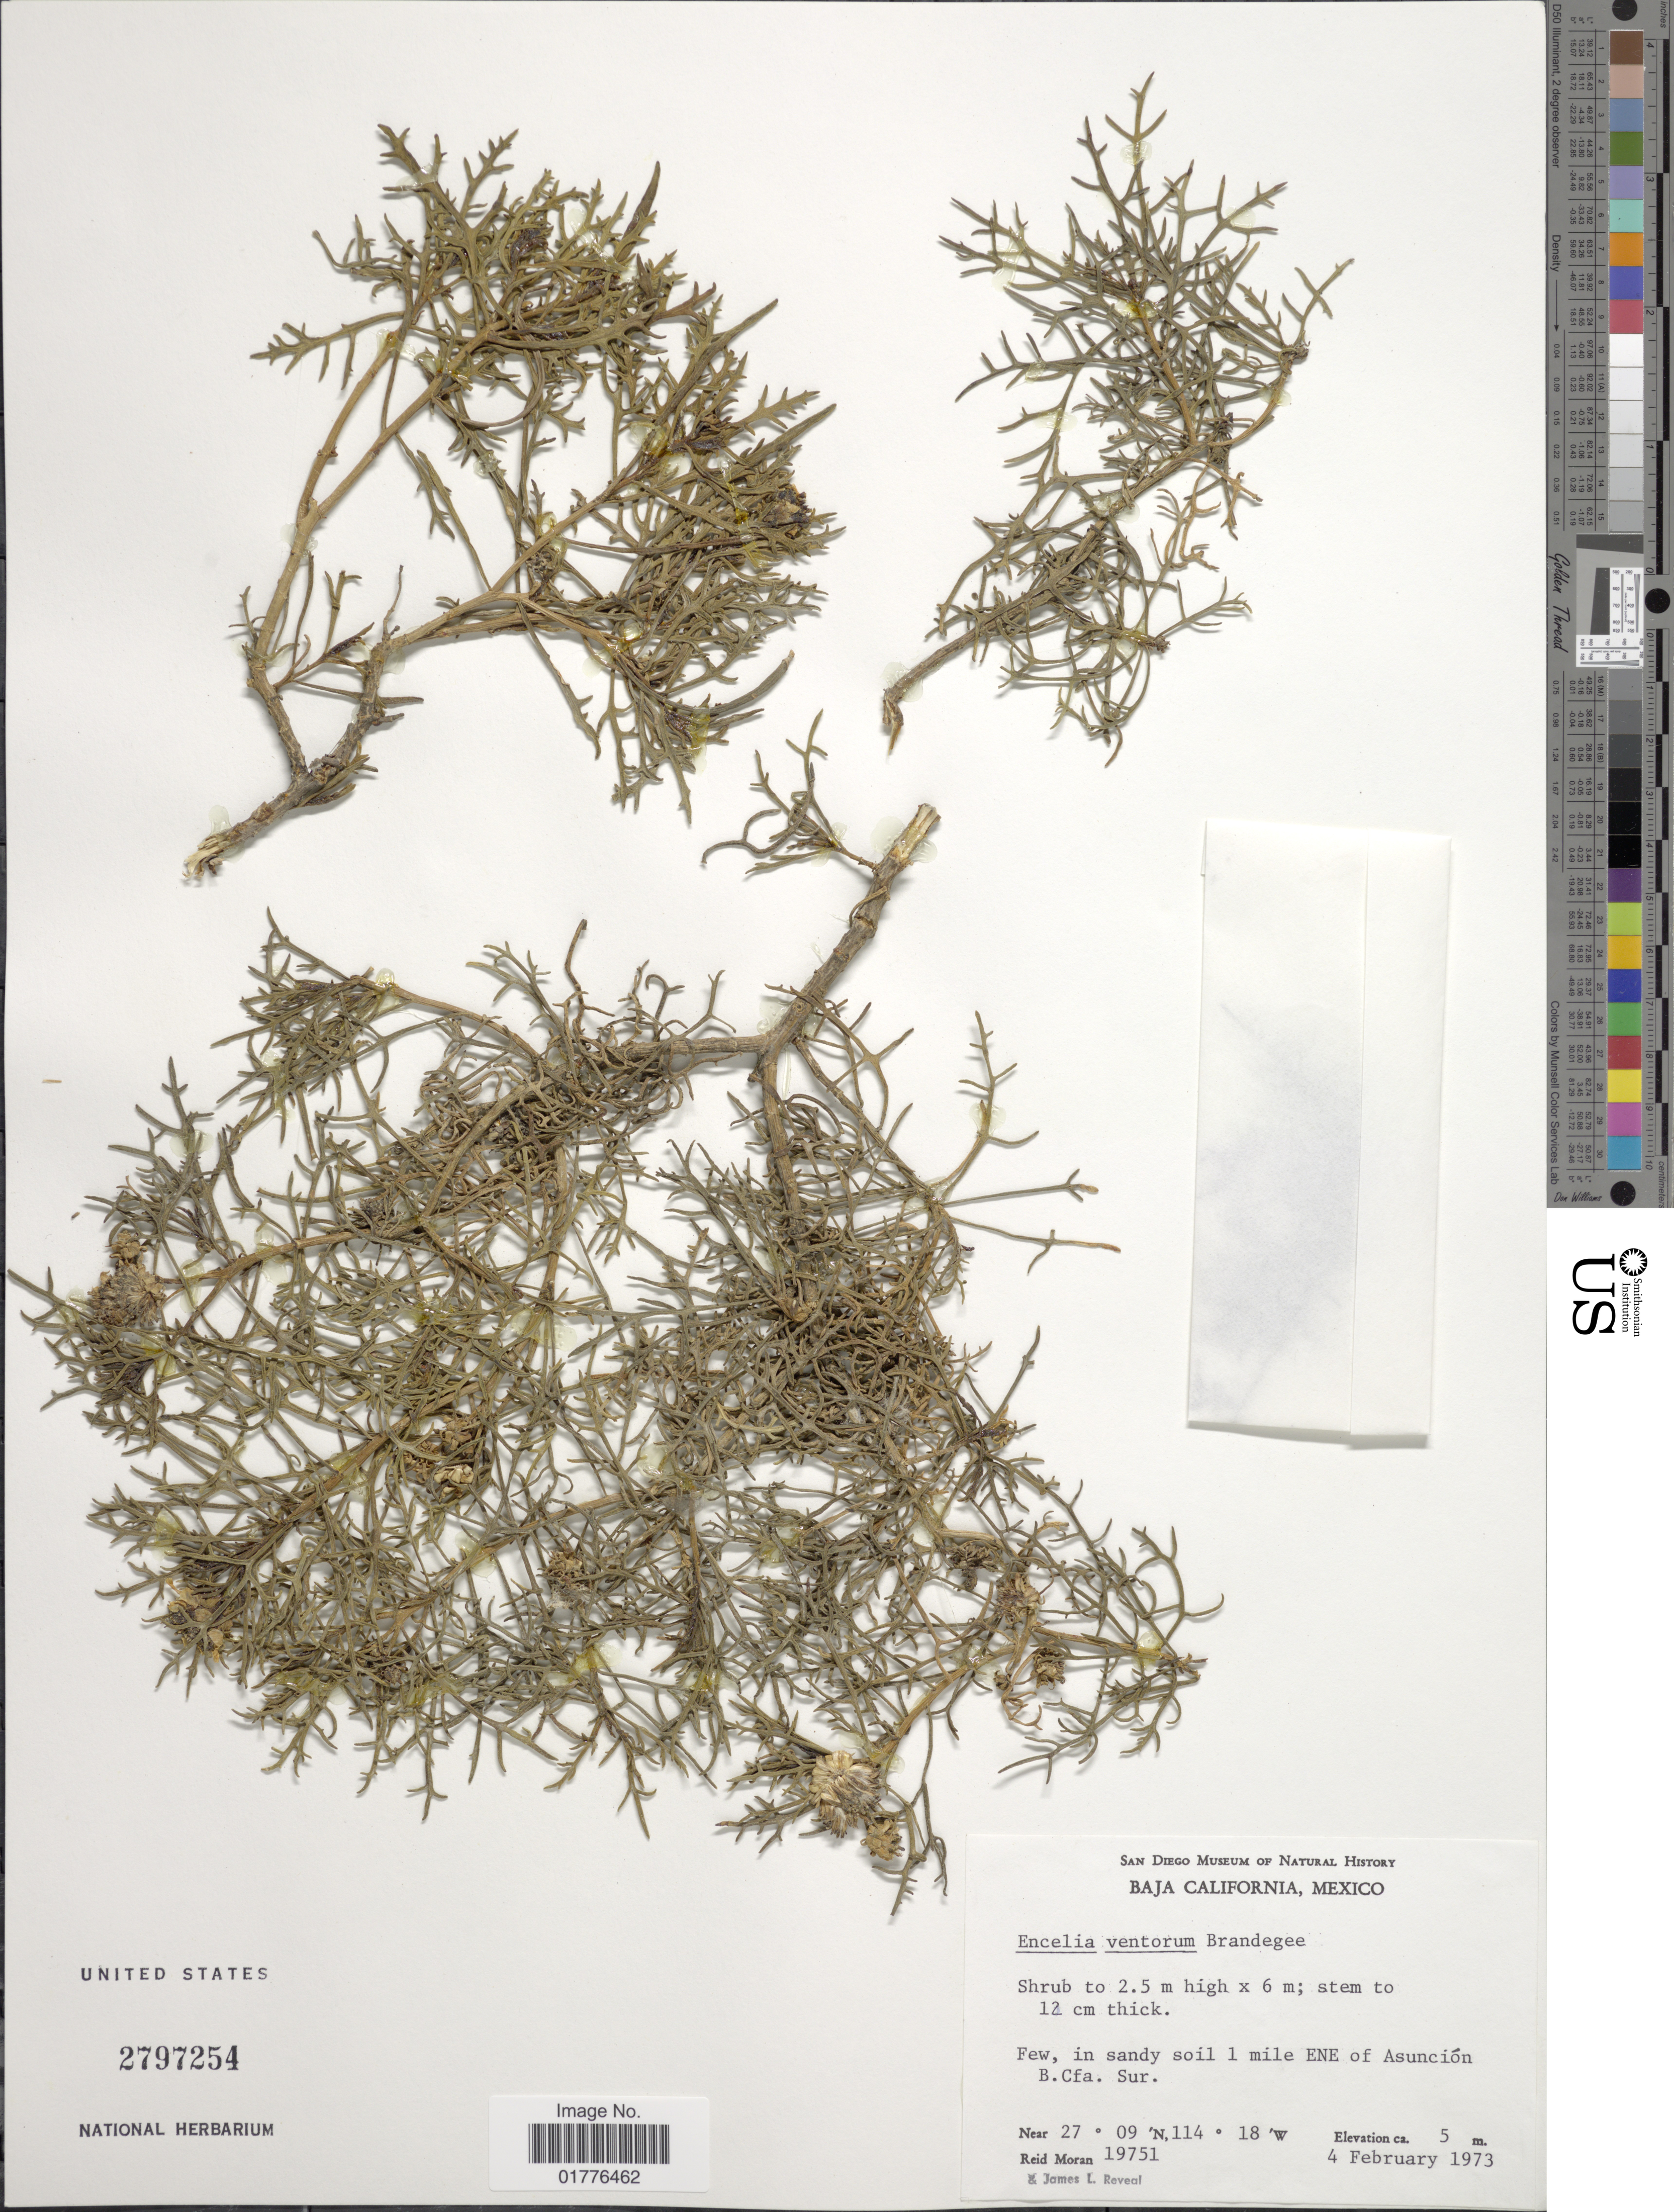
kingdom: Plantae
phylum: Tracheophyta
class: Magnoliopsida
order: Asterales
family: Asteraceae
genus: Encelia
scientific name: Encelia ventorum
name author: Brandegee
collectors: R. V. Moran & J. L. Reveal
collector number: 19751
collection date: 1973-02-04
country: Mexico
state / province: Baja California Sur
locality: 1 mile ENE of Asunción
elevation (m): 5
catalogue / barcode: US 2797254